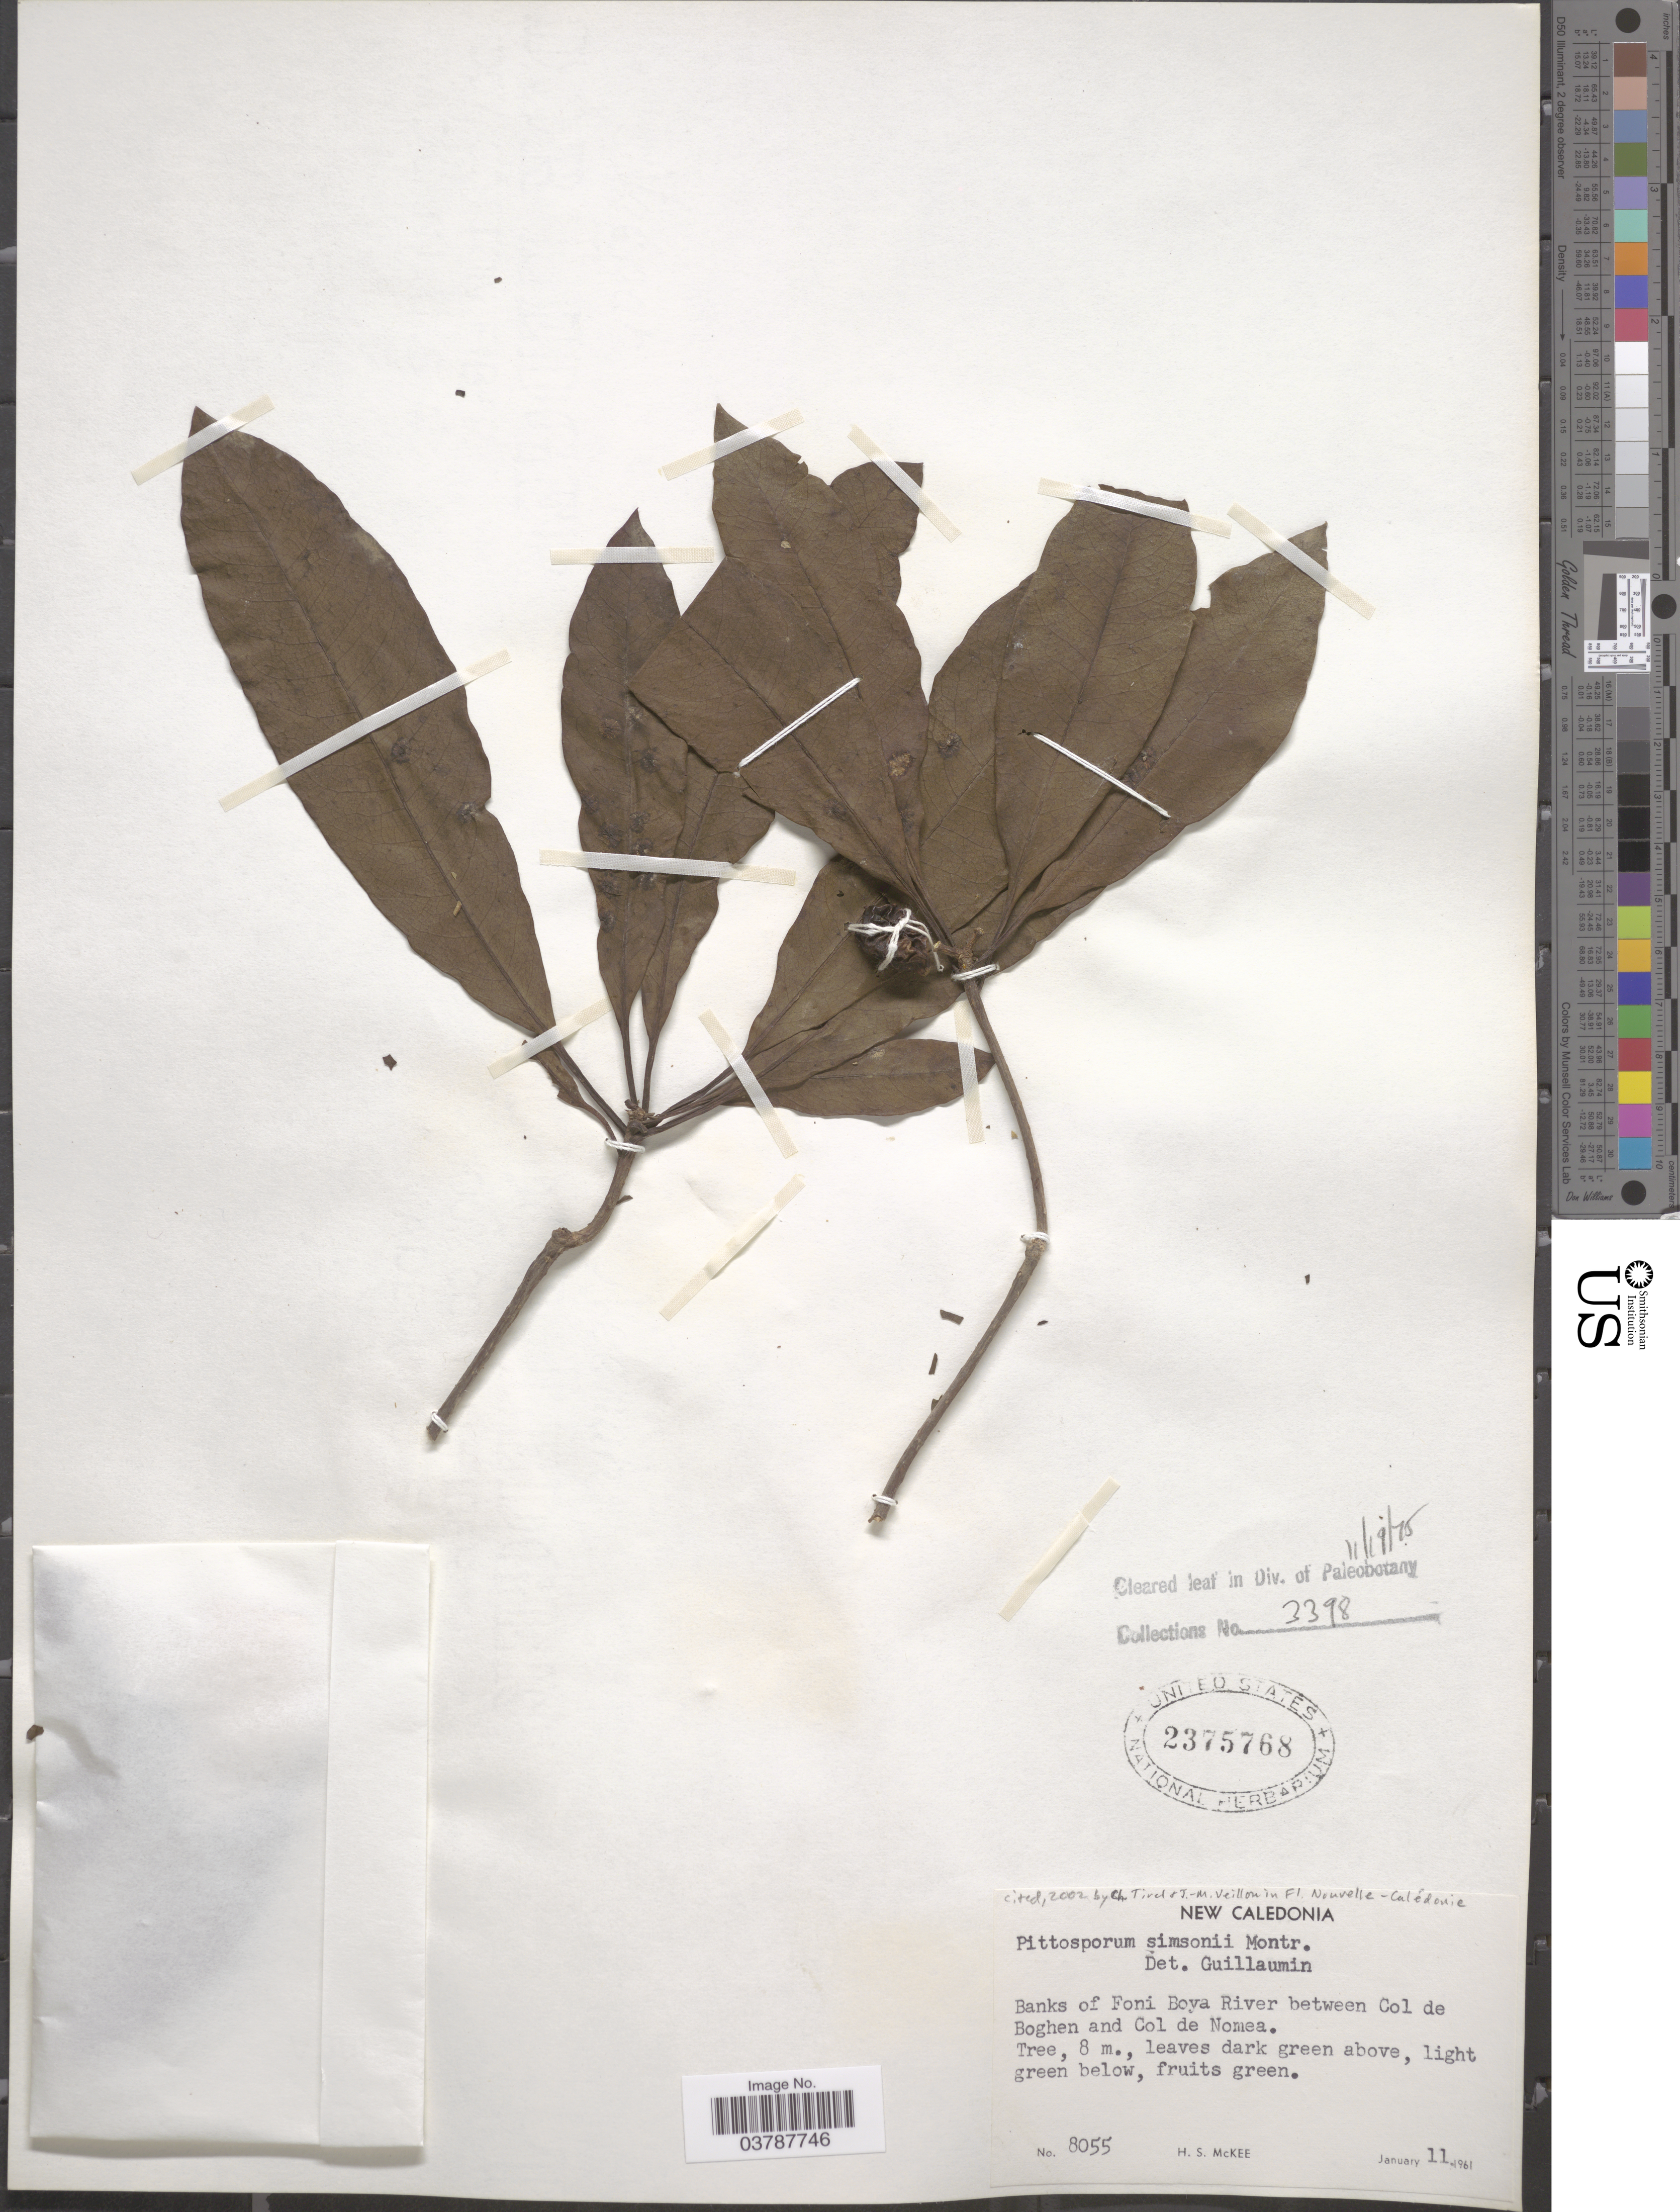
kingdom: Plantae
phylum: Tracheophyta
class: Magnoliopsida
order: Apiales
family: Pittosporaceae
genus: Pittosporum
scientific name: Pittosporum simsonii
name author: Montrouz.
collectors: H. S. McKee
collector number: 8055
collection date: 1961-01-11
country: New Caledonia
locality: Banks of Foni Boya River between Col de Boghen and Col de Nomea.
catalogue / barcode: US 2375768